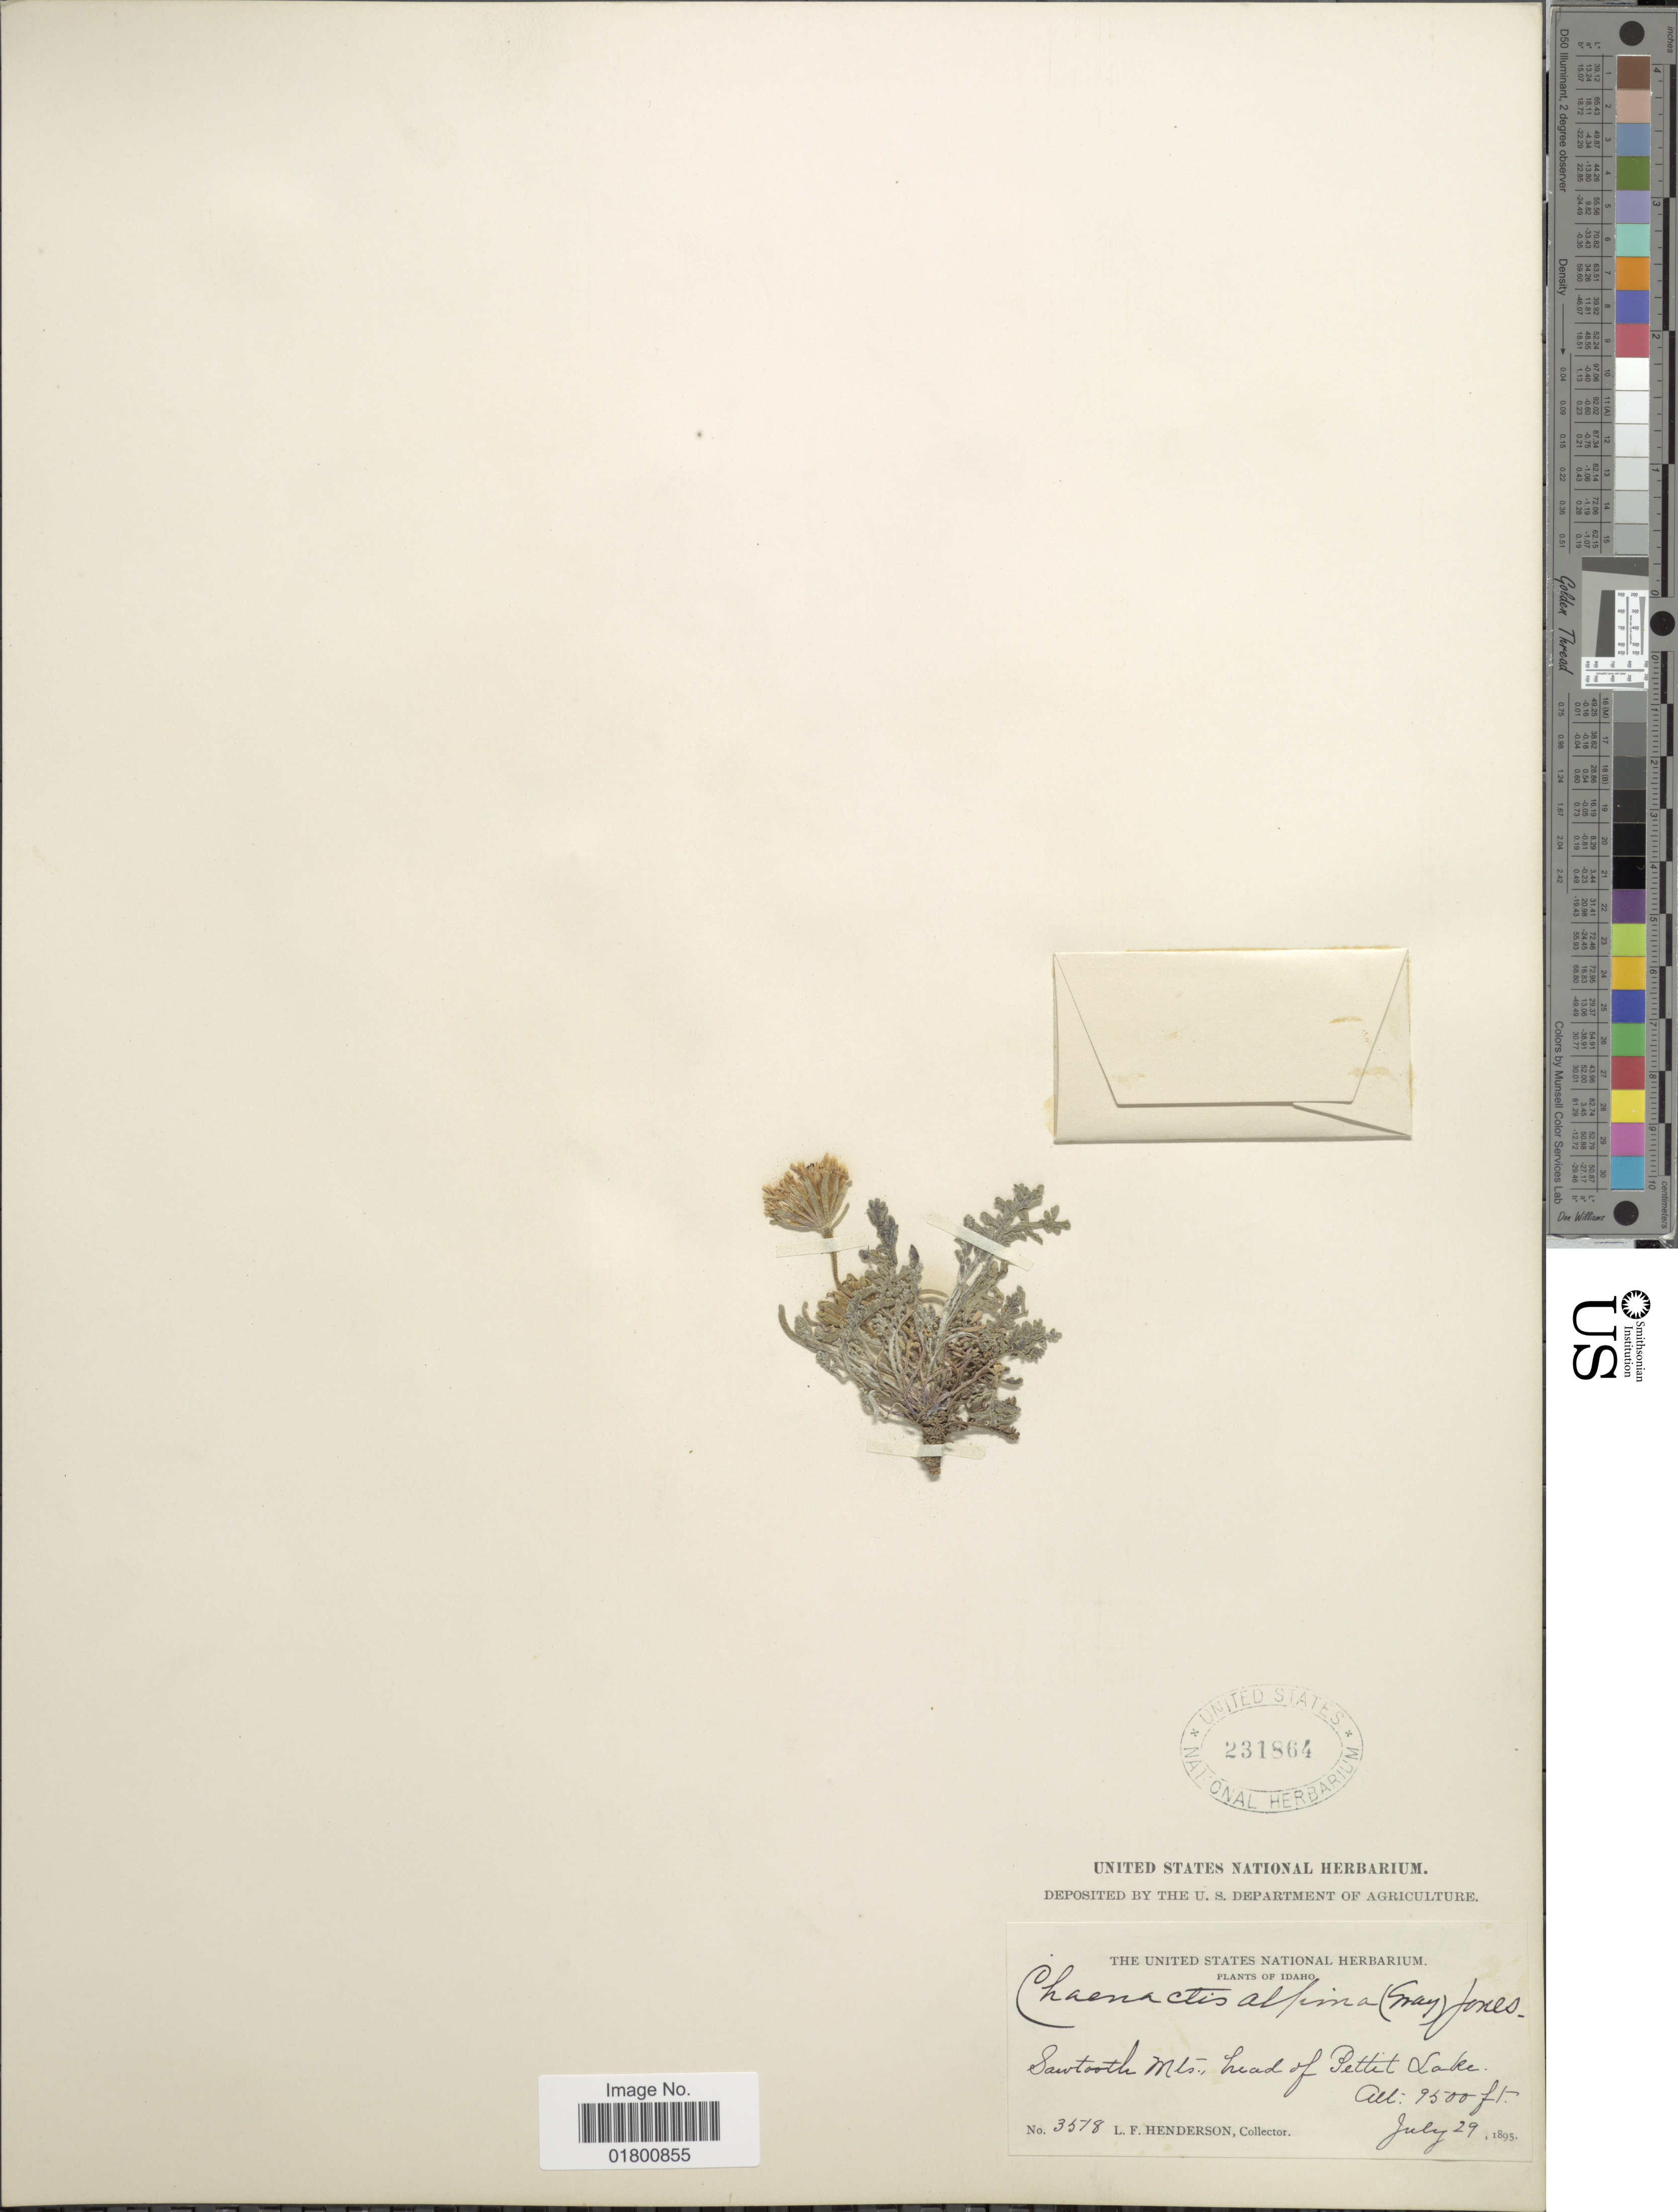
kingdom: Plantae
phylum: Tracheophyta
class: Magnoliopsida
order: Asterales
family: Asteraceae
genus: Chaenactis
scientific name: Chaenactis alpina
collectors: L. Henderson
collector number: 3578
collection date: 1895-07-29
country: United States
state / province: Idaho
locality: Sawtooth Mts., head of Pettit lake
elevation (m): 2896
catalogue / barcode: US 231864